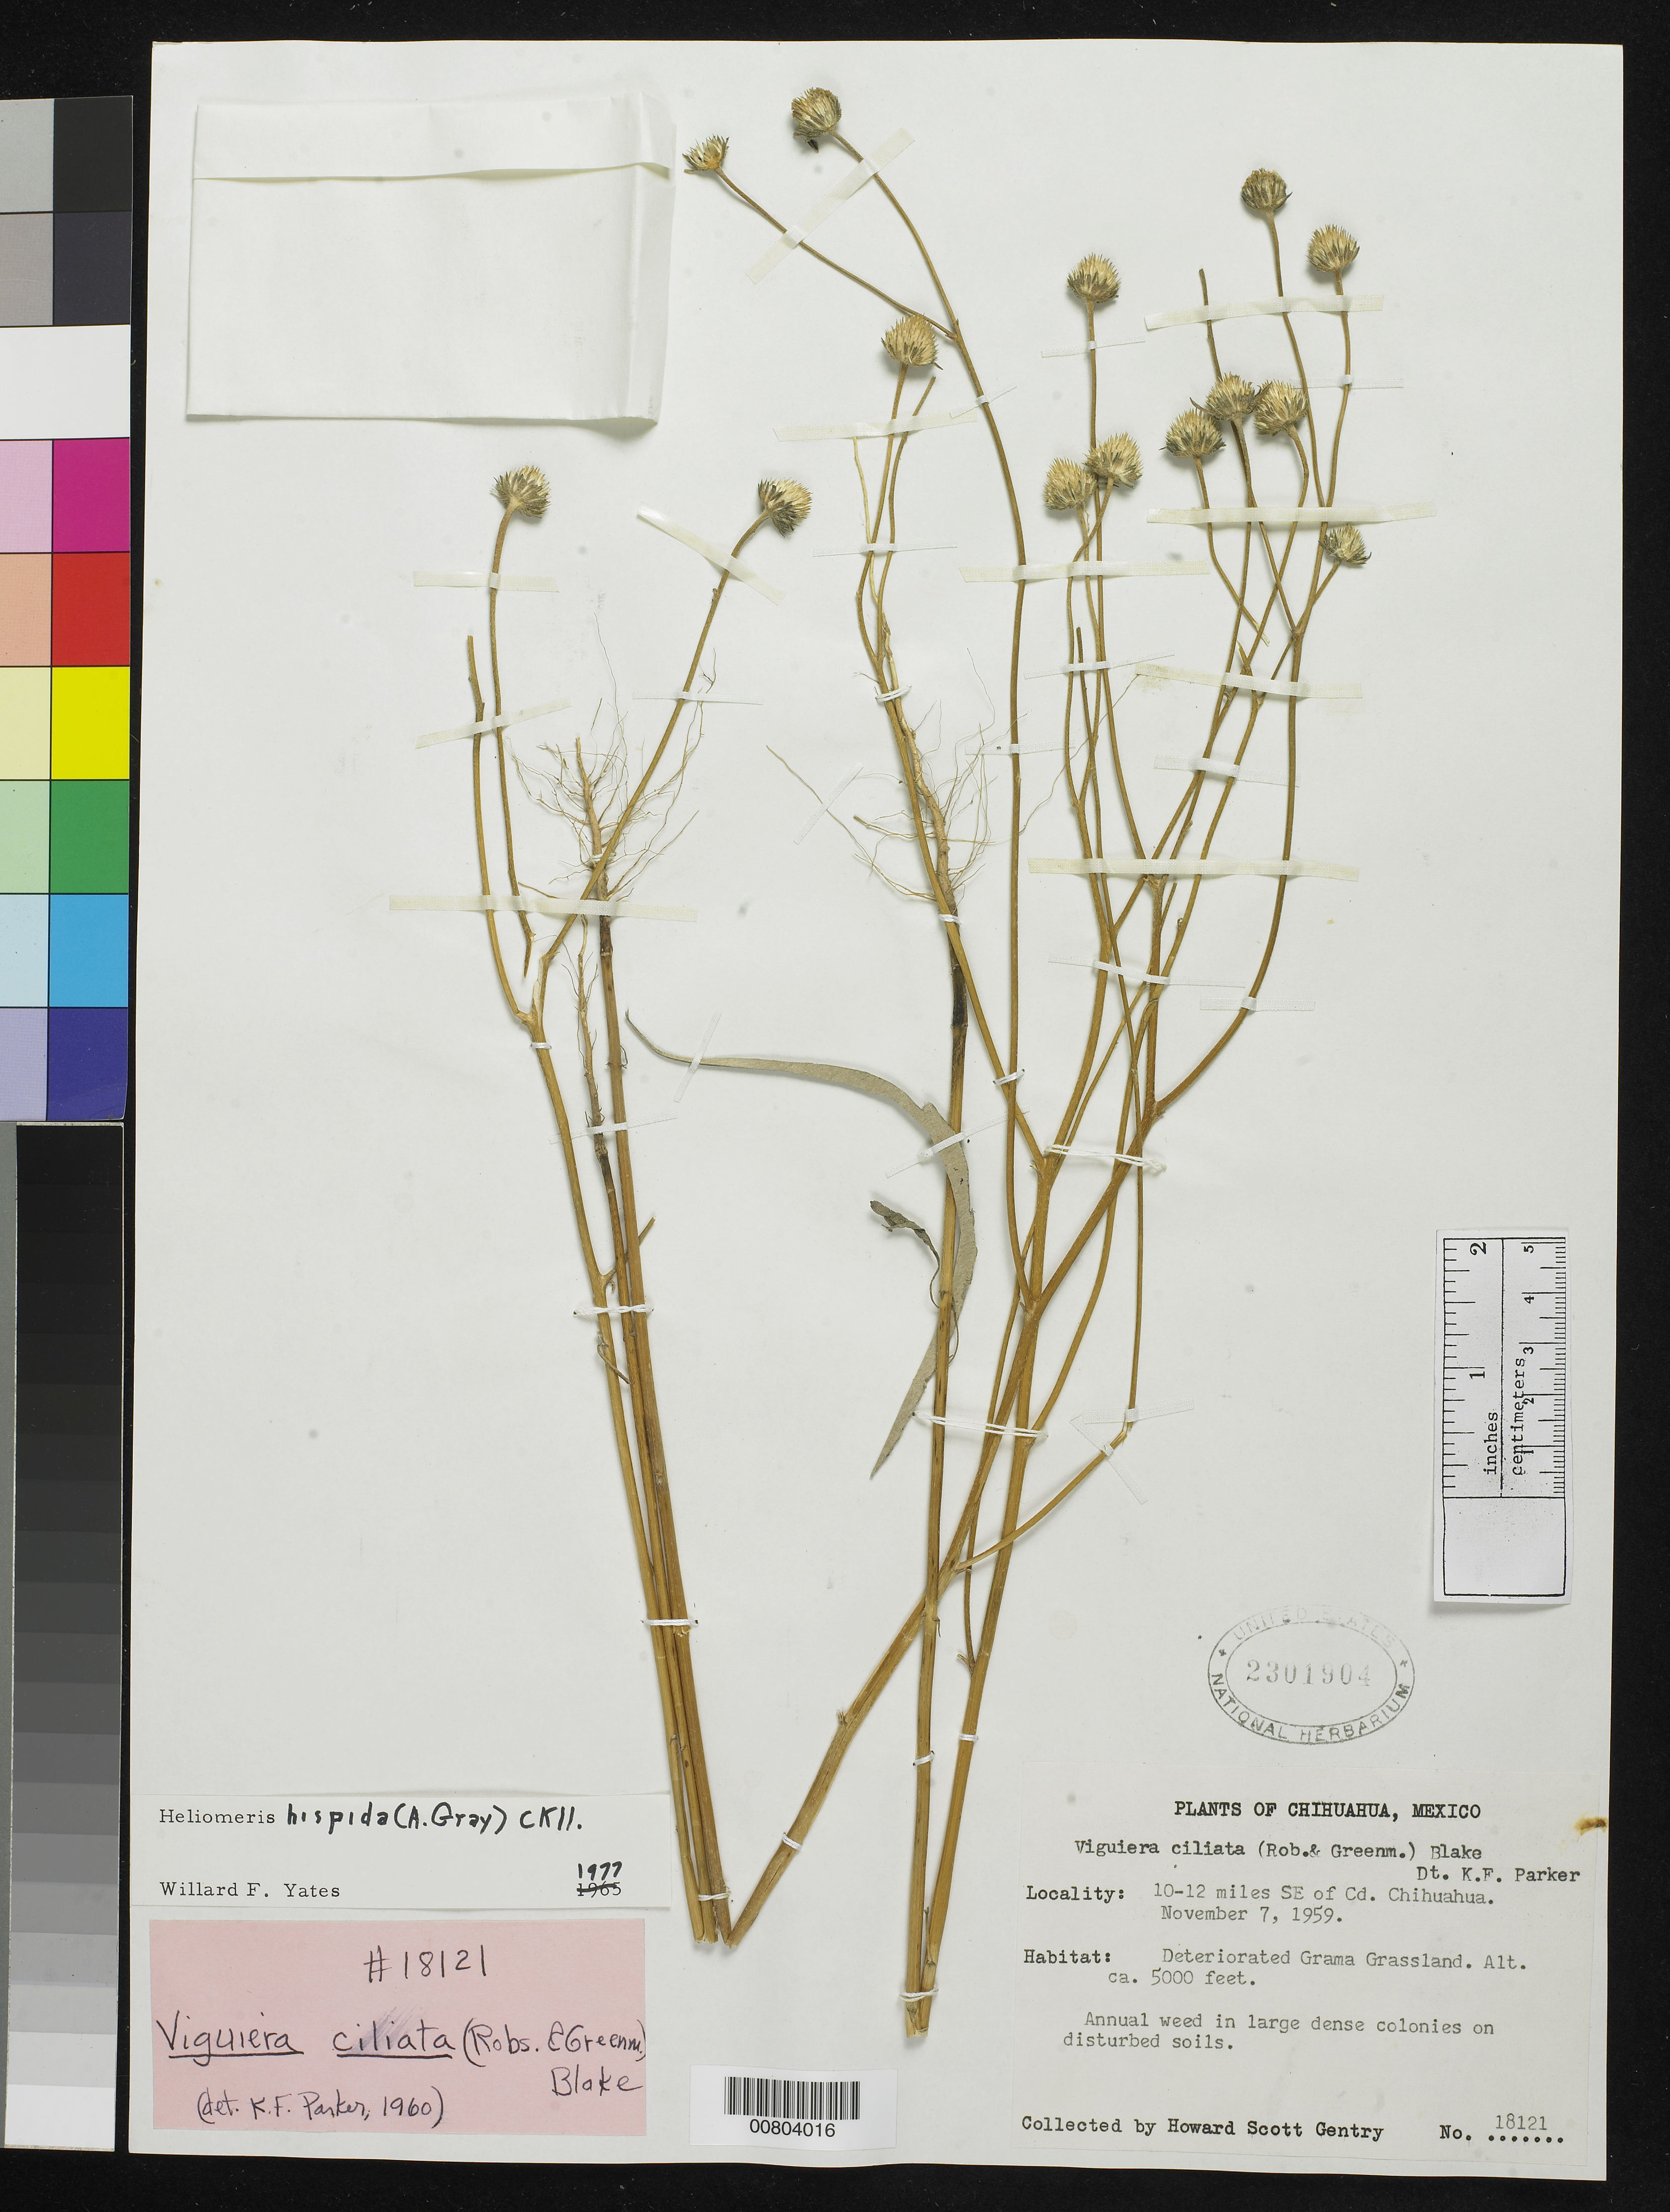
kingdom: Plantae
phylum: Tracheophyta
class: Magnoliopsida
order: Asterales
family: Asteraceae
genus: Heliomeris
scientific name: Heliomeris hispida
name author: (A. Gray) Cockerell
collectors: H. S. Gentry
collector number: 18121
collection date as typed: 07 Nov 1959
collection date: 1959-11-07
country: Mexico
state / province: Chihuahua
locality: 10-12 miles SE of Cd. Chihuahua.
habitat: Deteriorated Grama Grassland.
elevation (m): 1524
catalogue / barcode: US 2301904